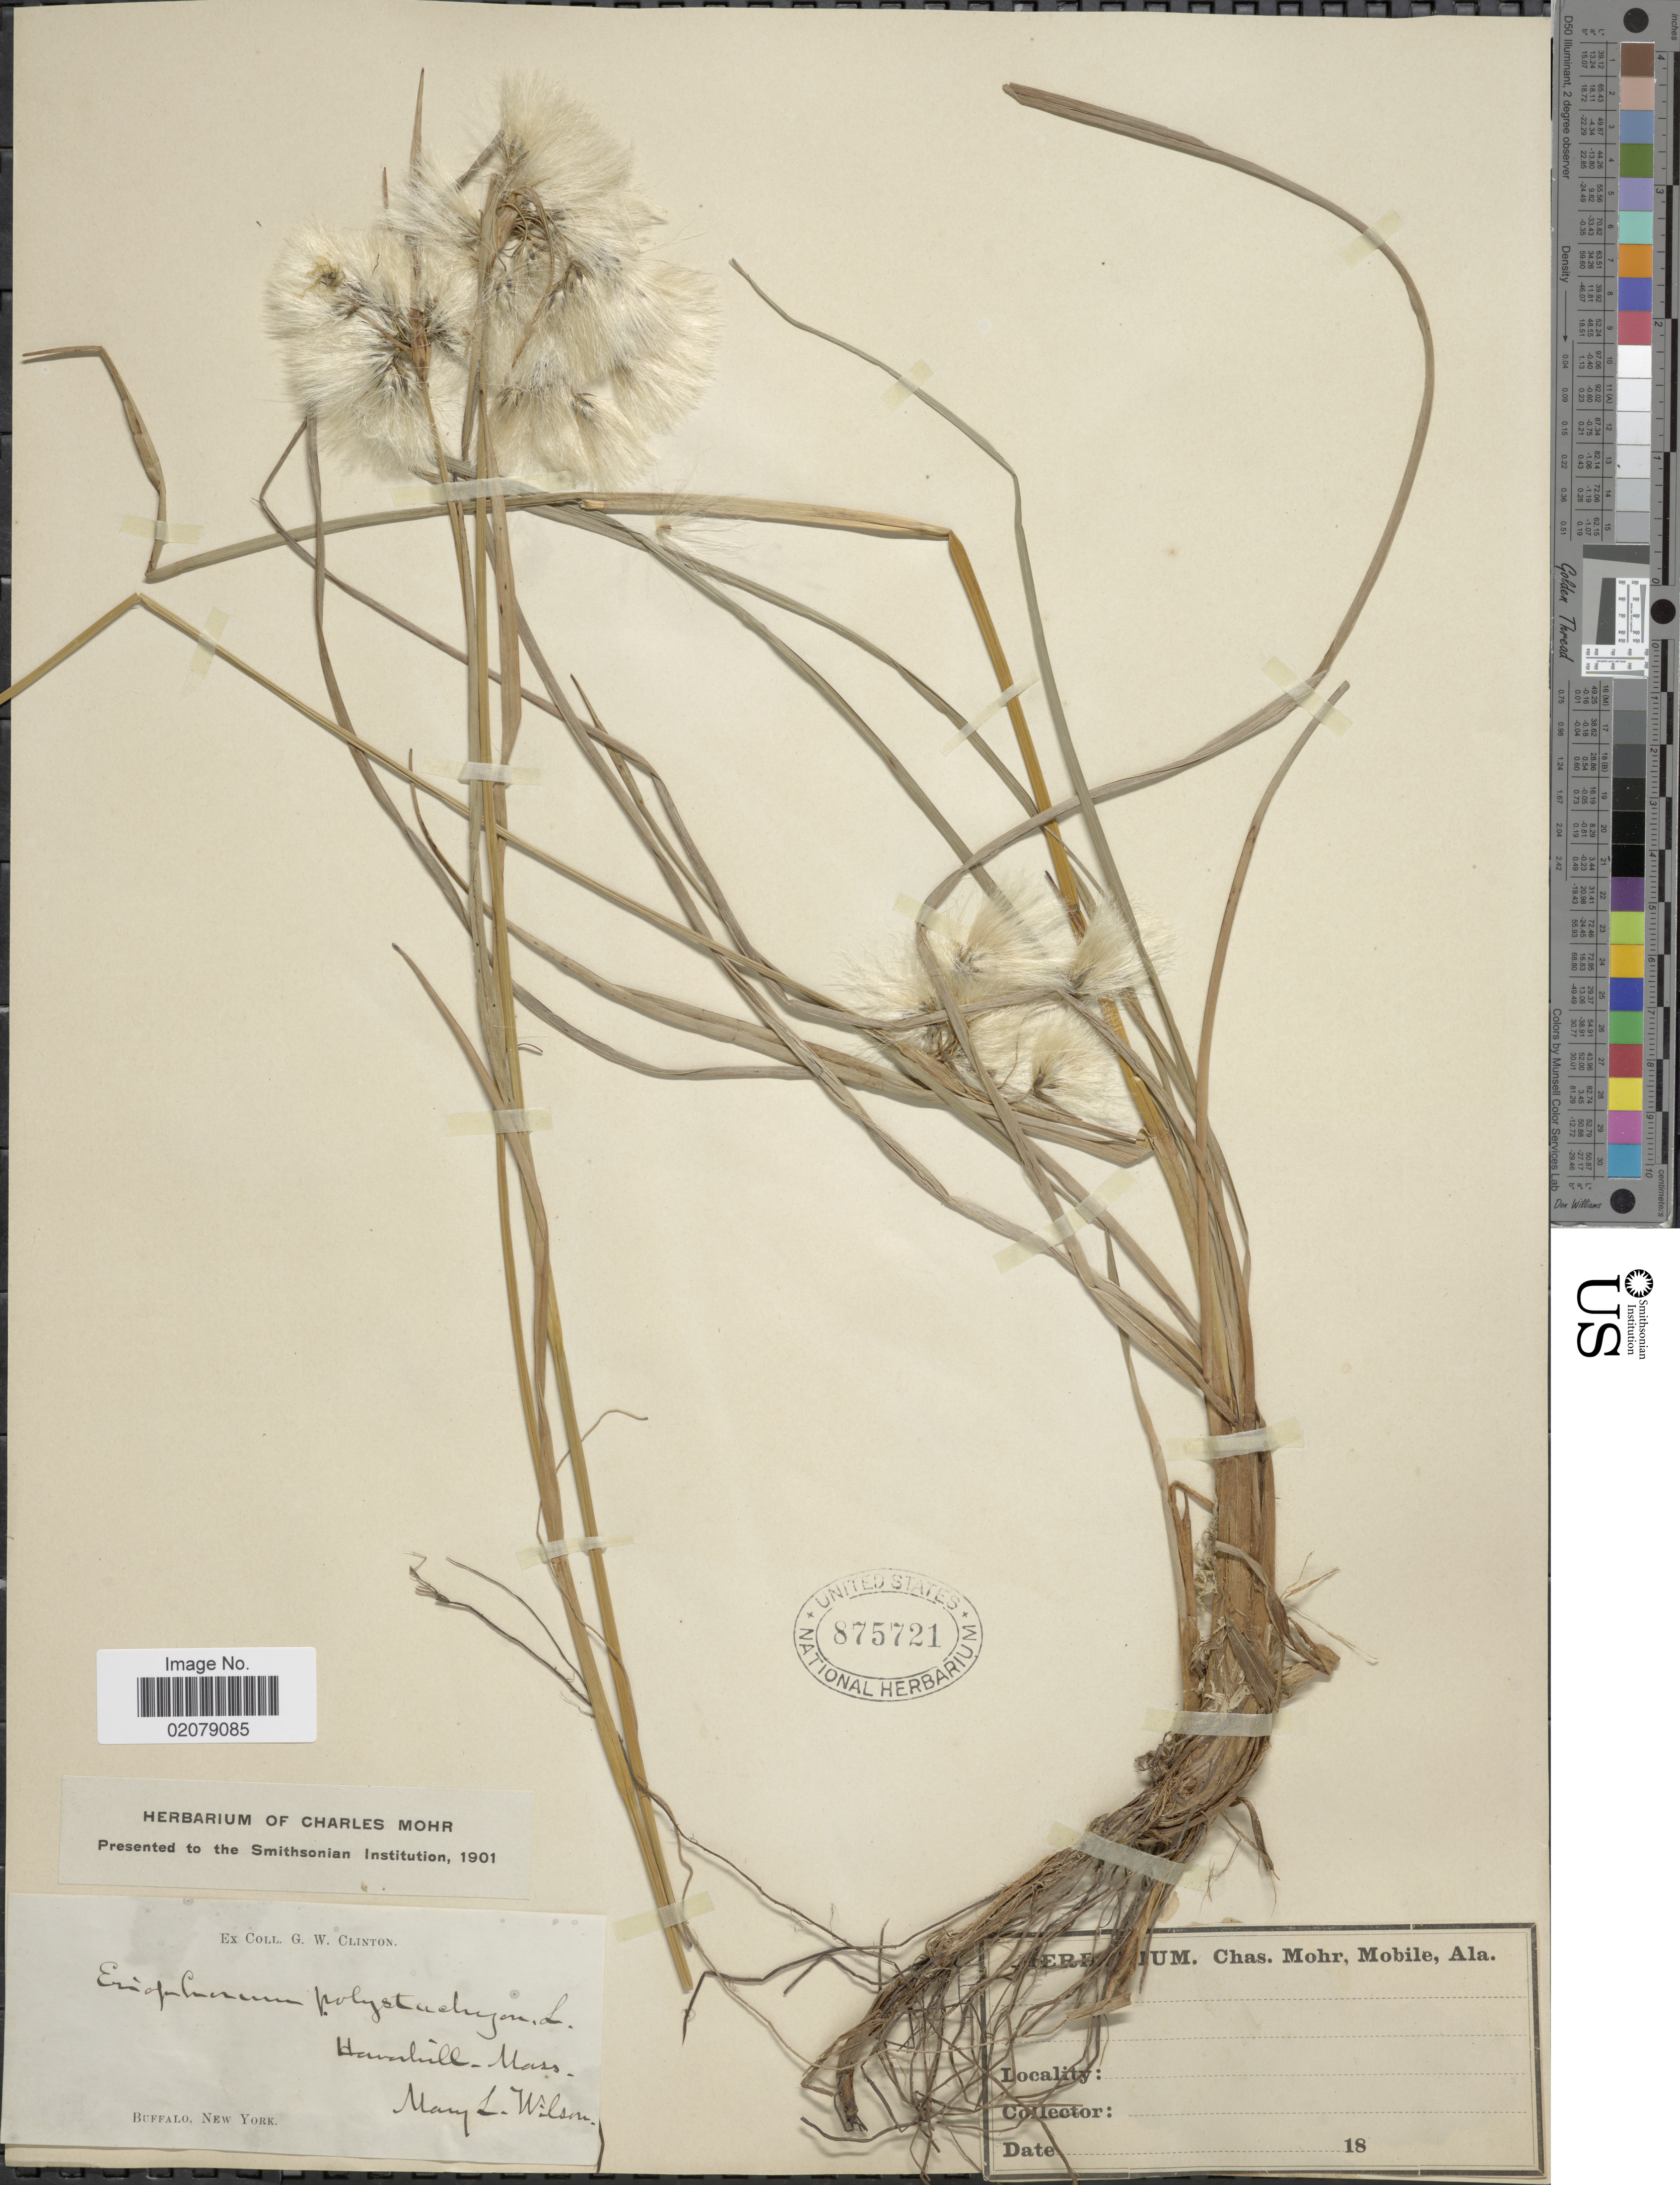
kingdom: Plantae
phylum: Tracheophyta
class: Liliopsida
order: Poales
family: Cyperaceae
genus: Eriophorum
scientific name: Eriophorum viridicarinatum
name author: (Englem.) Fernald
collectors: M. L. Wilson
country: United States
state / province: Massachusetts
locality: Haneshill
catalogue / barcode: US 875721